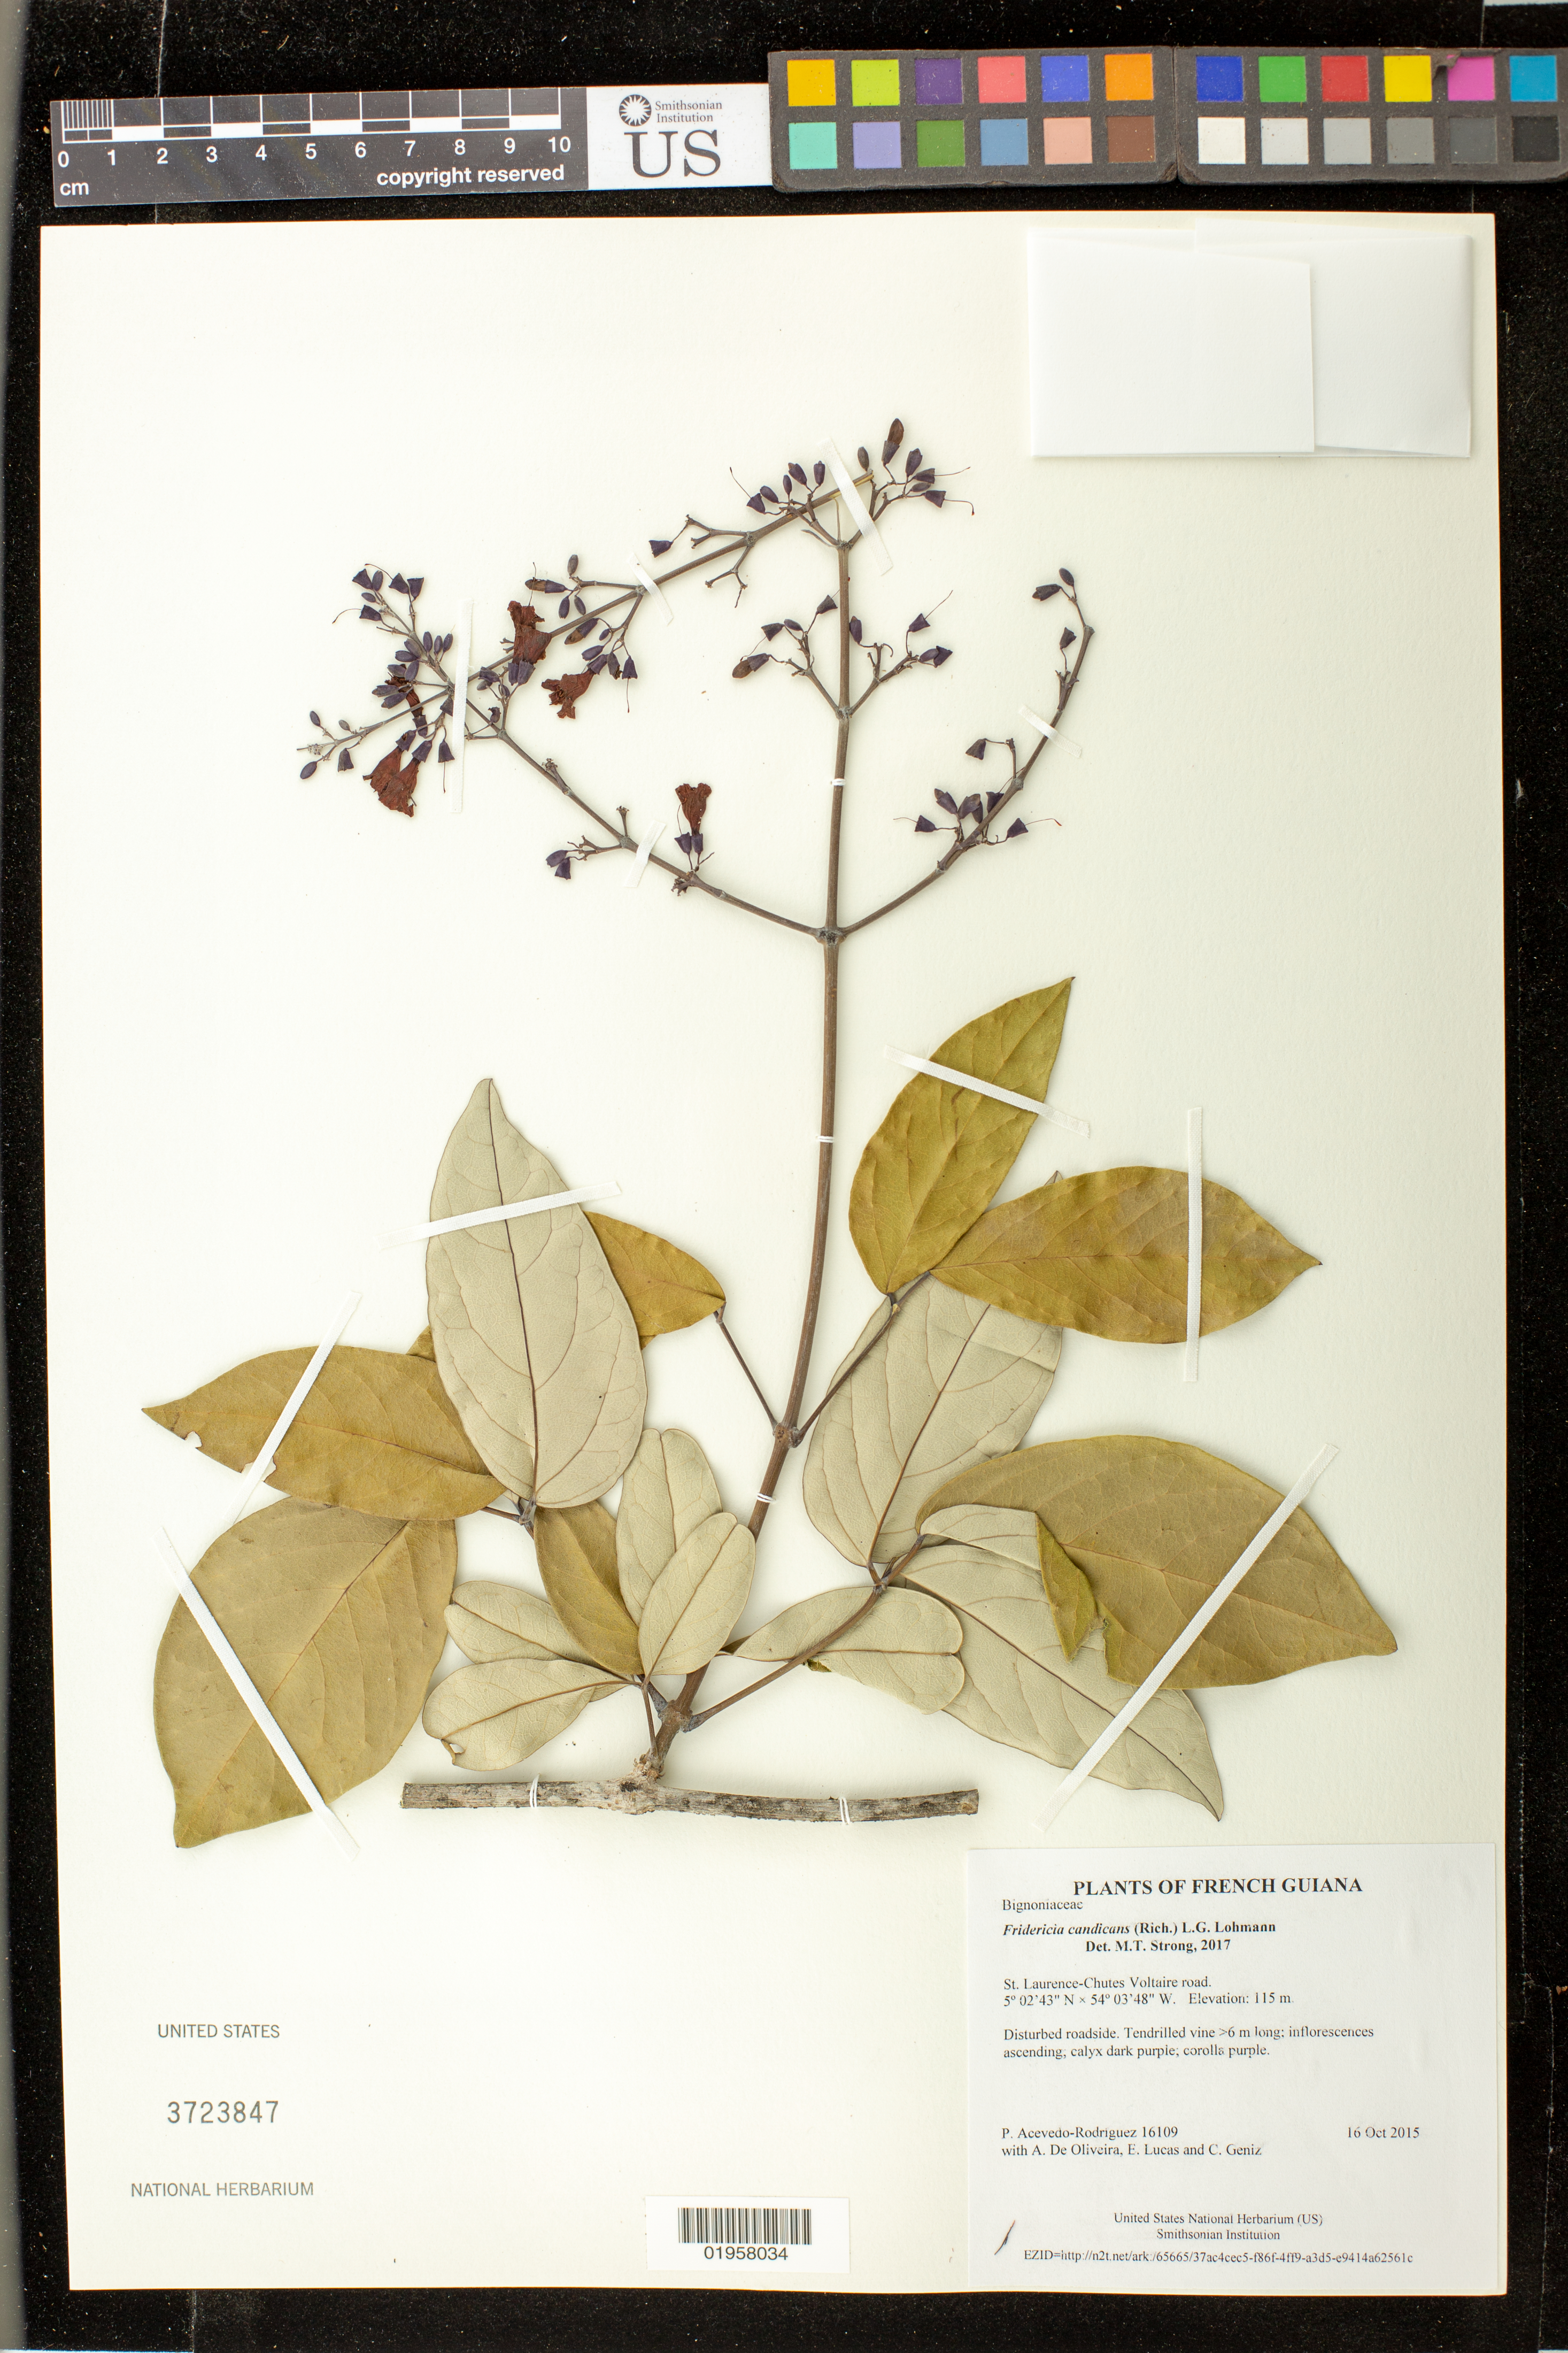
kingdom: Plantae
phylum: Tracheophyta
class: Magnoliopsida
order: Lamiales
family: Bignoniaceae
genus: Fridericia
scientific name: Fridericia candicans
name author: (Rich.) L.G. Lohmann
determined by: Strong, M. T., (US), Smithsonian Institution - National Museum of Natural History (UNITED STATES)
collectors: P. Acevedo-Rodr., A. De Oliveira, E. Lucas & C. Geniz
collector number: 16109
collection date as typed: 16 October 2015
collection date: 2015-10-16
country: French Guiana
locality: St. Laurence-Chutes Voltaire road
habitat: Disturbed roadside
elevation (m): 115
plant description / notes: US, NY, MO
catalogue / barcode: US 3723847